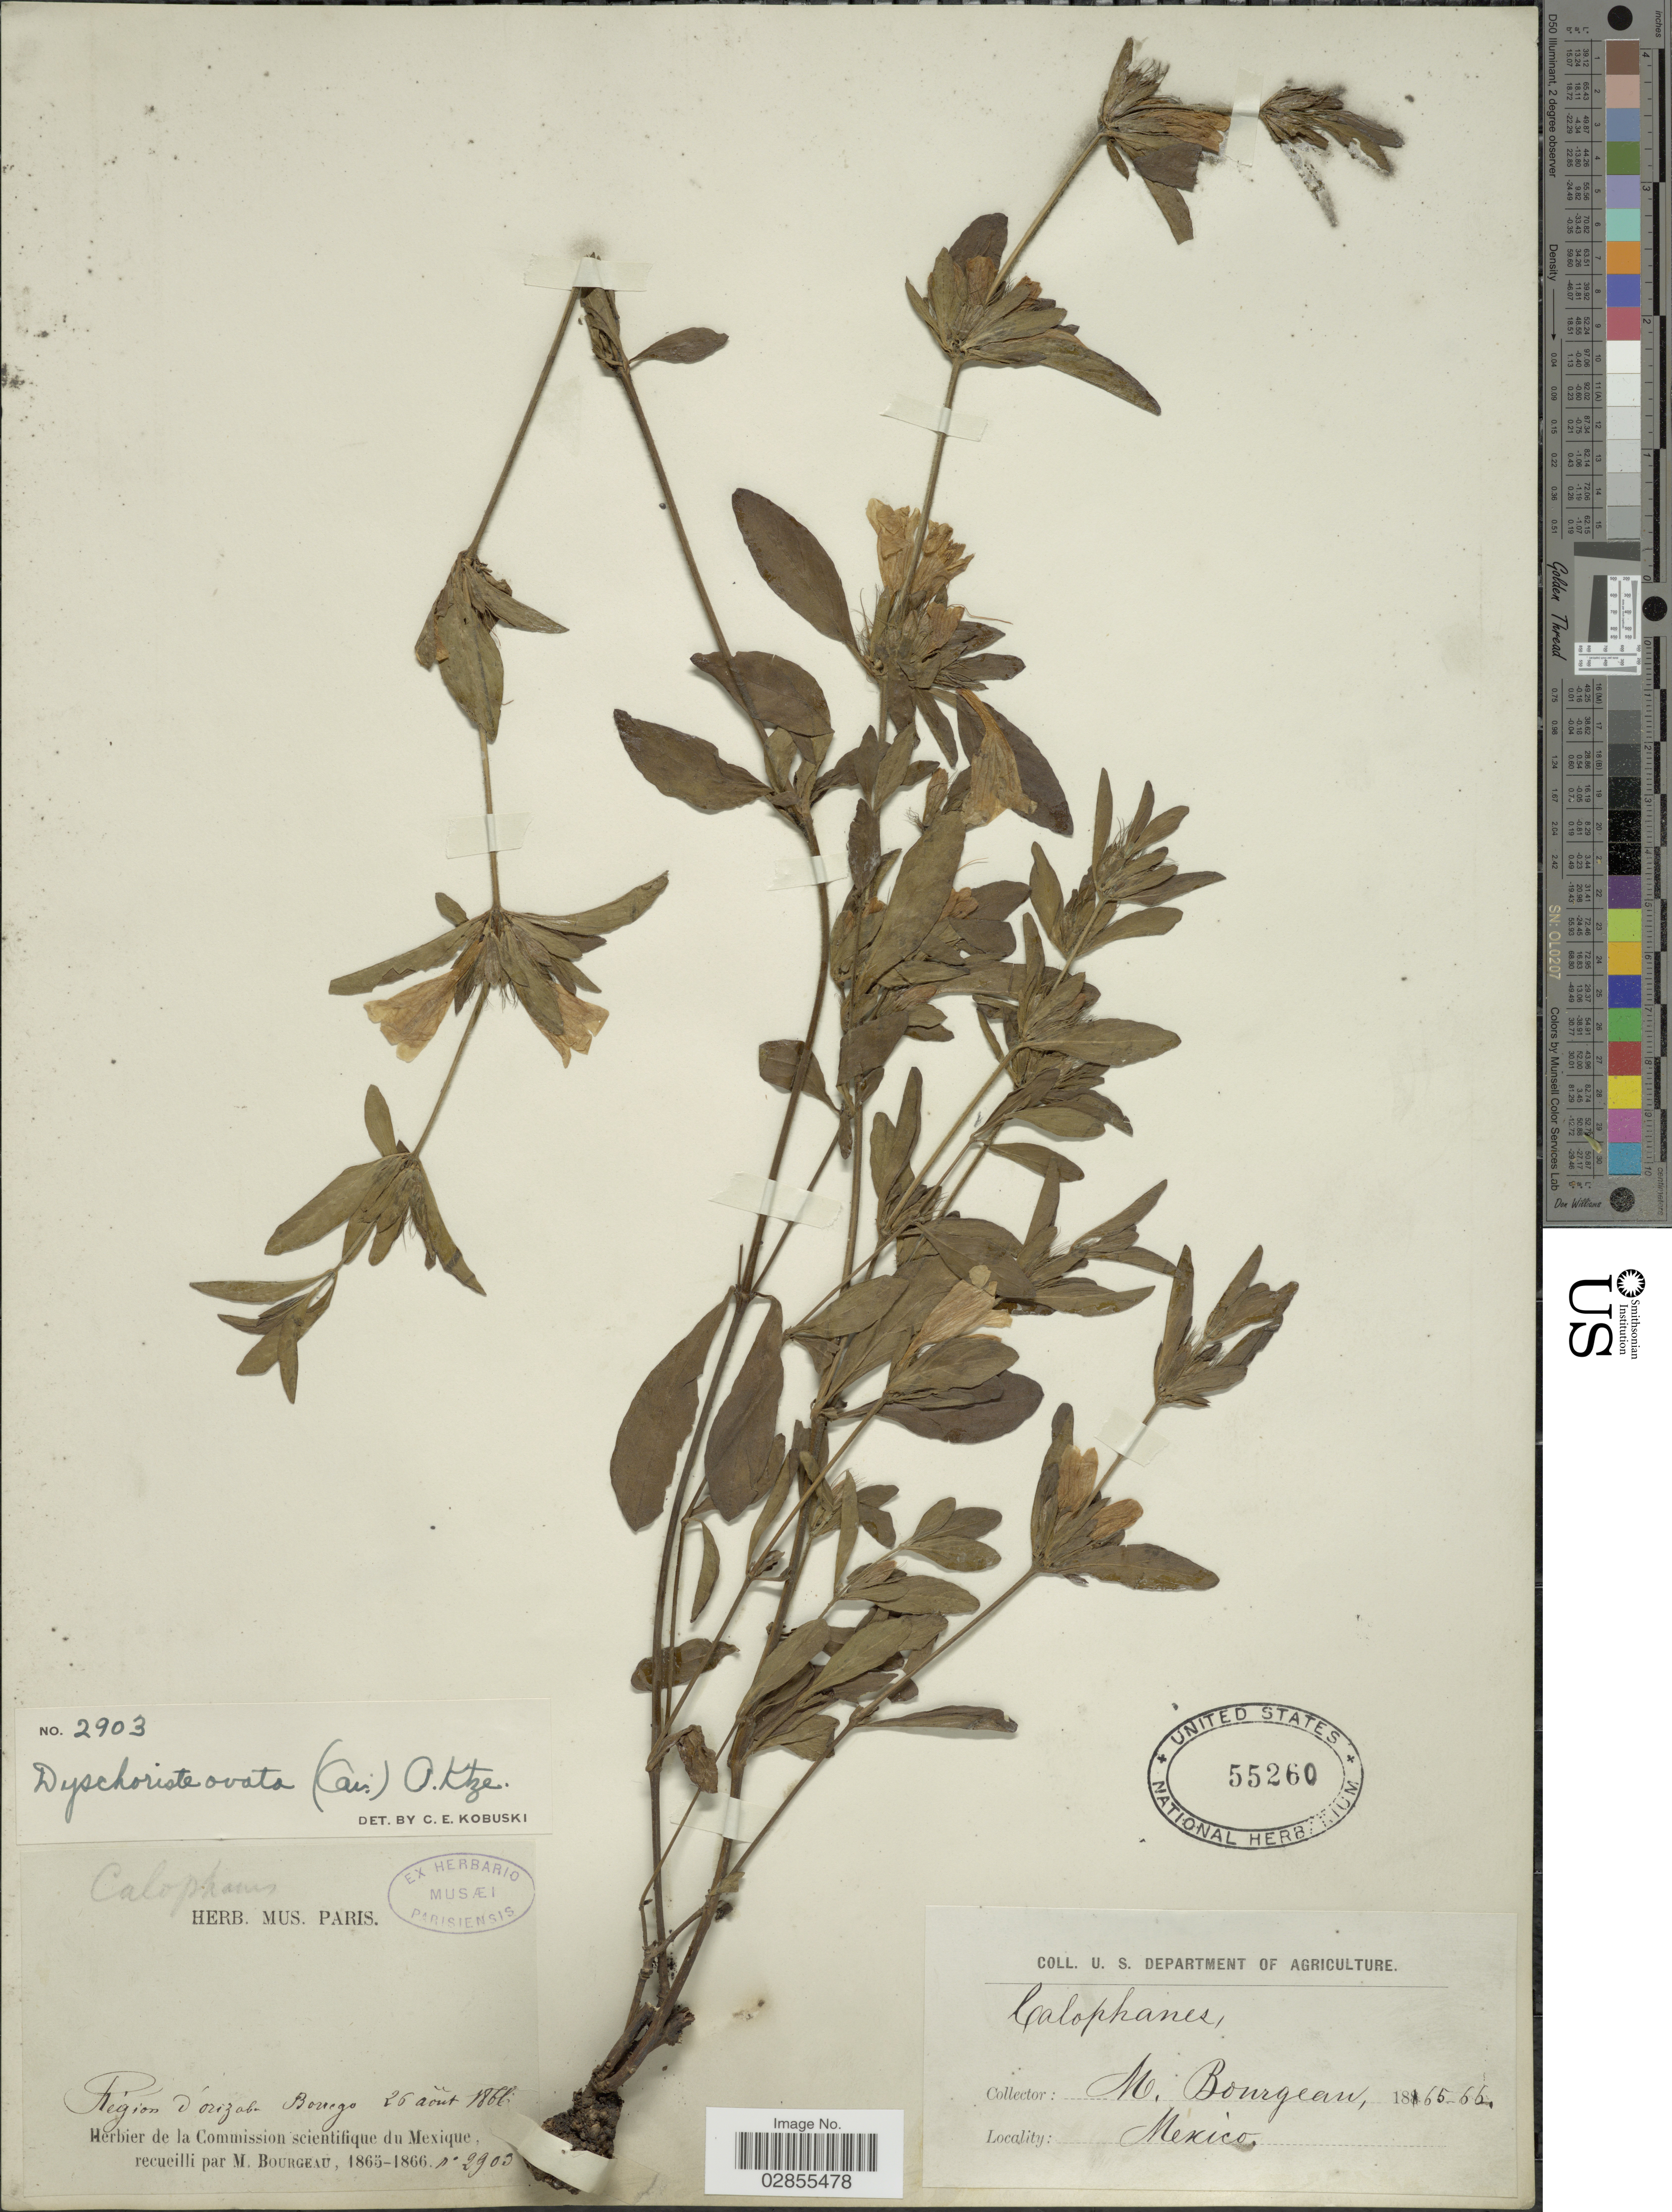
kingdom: Plantae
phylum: Tracheophyta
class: Magnoliopsida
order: Lamiales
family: Acanthaceae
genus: Dyschoriste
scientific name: Dyschoriste ovata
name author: (Cav.) Kuntze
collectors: M. Bourgeau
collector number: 2900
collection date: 1866-08-26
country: Mexico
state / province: Veracruz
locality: Région d'Orizaba, Bourego.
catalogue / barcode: US 55260